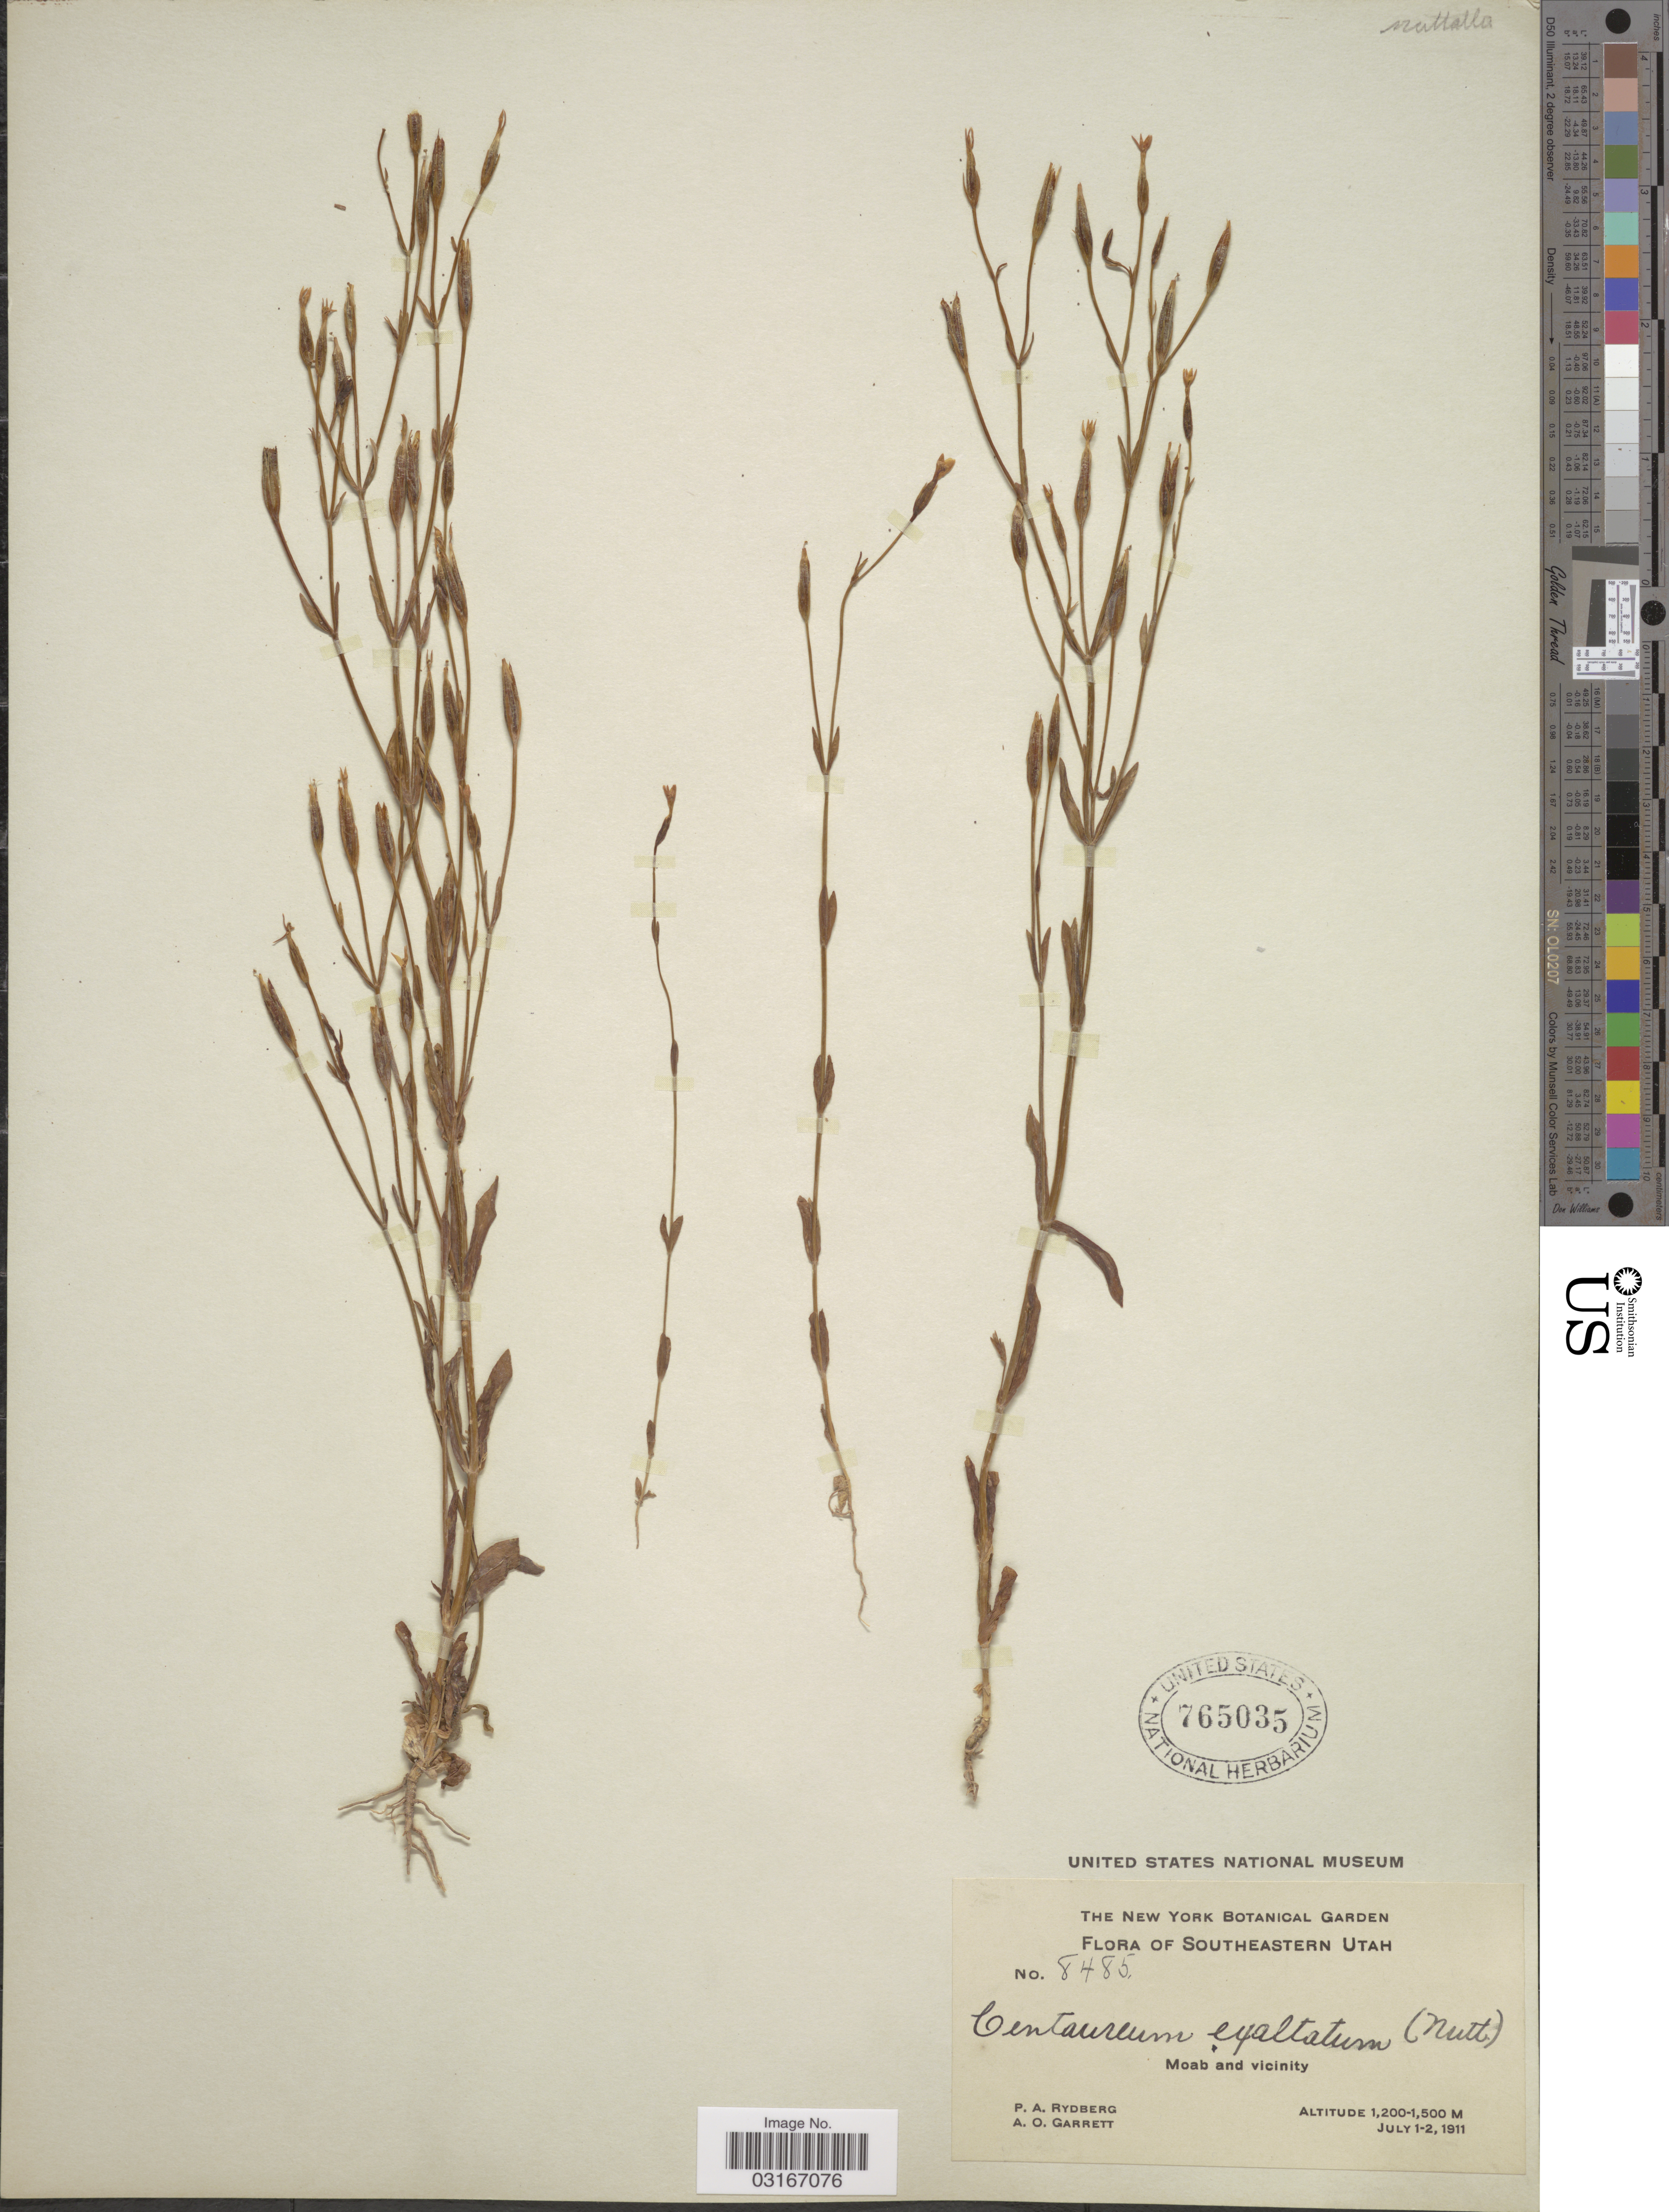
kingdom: Plantae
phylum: Tracheophyta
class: Magnoliopsida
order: Gentianales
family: Gentianaceae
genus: Centaurium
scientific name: Centaurium exaltatum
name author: (Griseb.) W. Wight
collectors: P. A. Rydberg & A. O. Garrett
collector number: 8485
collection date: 1911-07-01/1911-07-02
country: United States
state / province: Utah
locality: Southeastern Utah. Moab and vicinity.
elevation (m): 1200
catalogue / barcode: US 765035